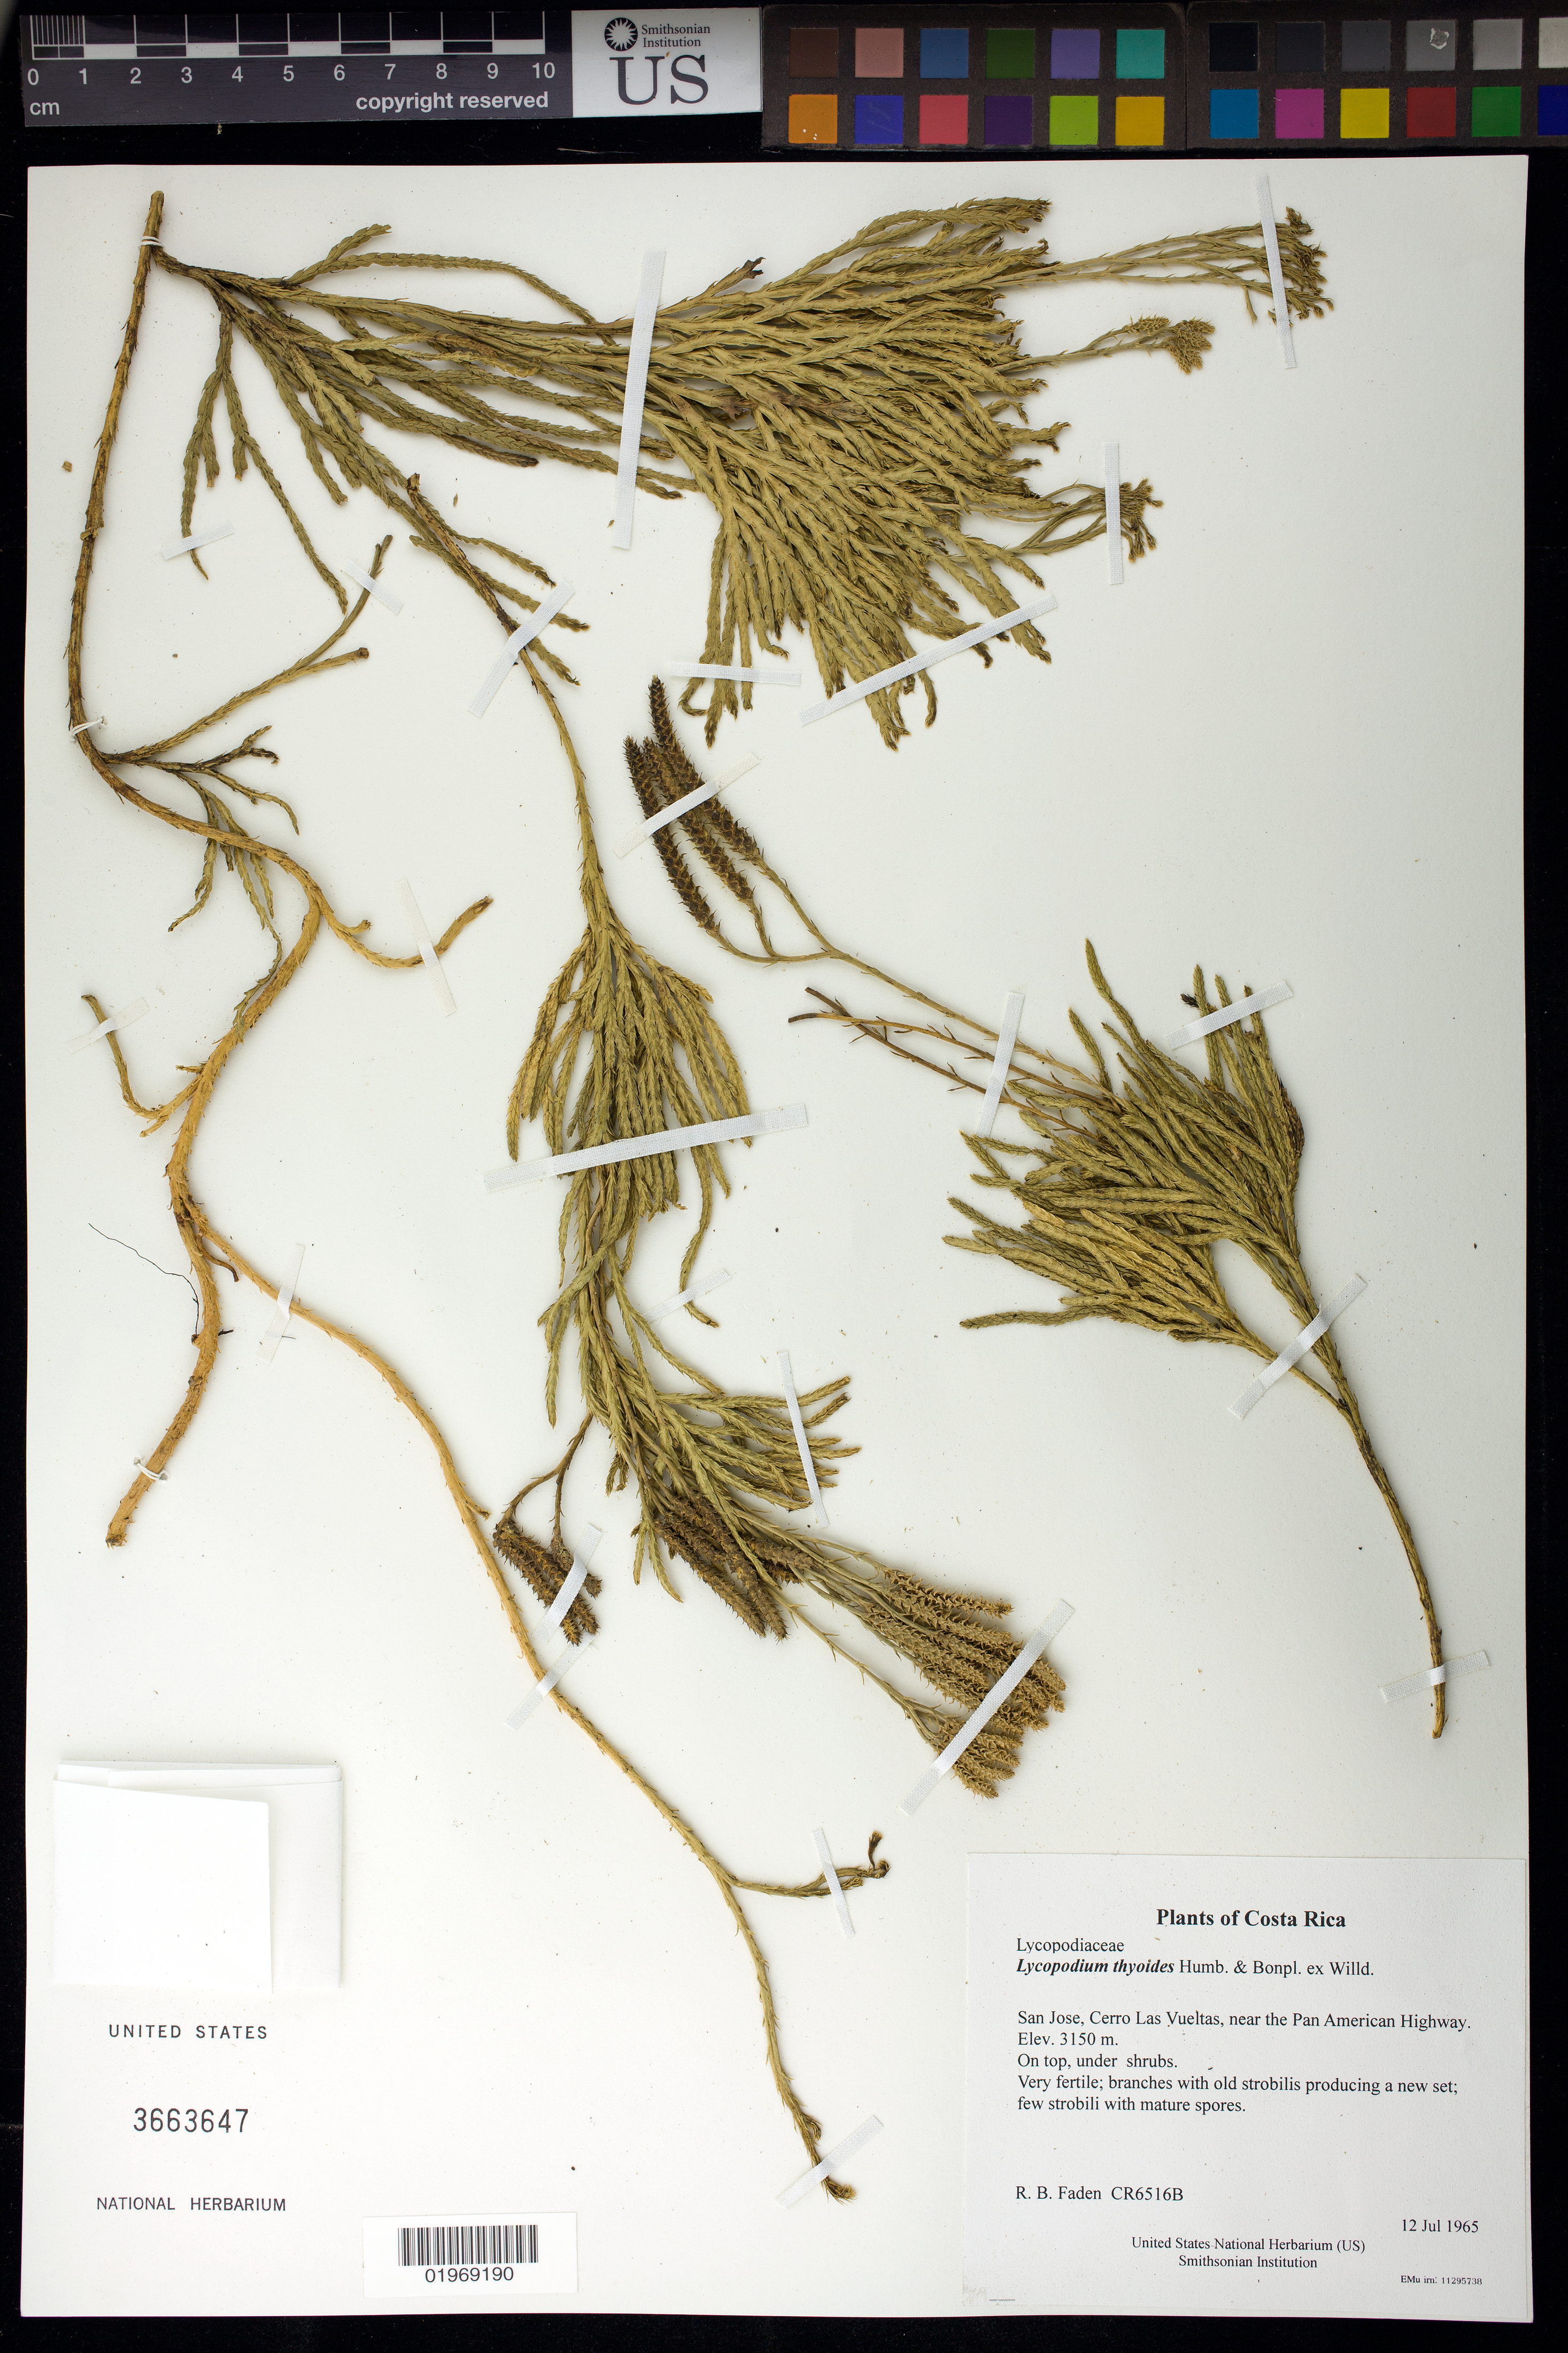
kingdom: Plantae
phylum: Tracheophyta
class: Lycopodiopsida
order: Lycopodiales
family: Lycopodiaceae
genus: Diphasiastrum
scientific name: Diphasiastrum thyoides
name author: (Humb. & Bonpl. ex Willd.) Holub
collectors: R. B. Faden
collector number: CR6516B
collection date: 1965-07-12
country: Costa Rica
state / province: San Jose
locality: Cerro Las Vueltas, near the Pan American Highway.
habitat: On top, under shrubs.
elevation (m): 3150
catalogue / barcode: US 3663647